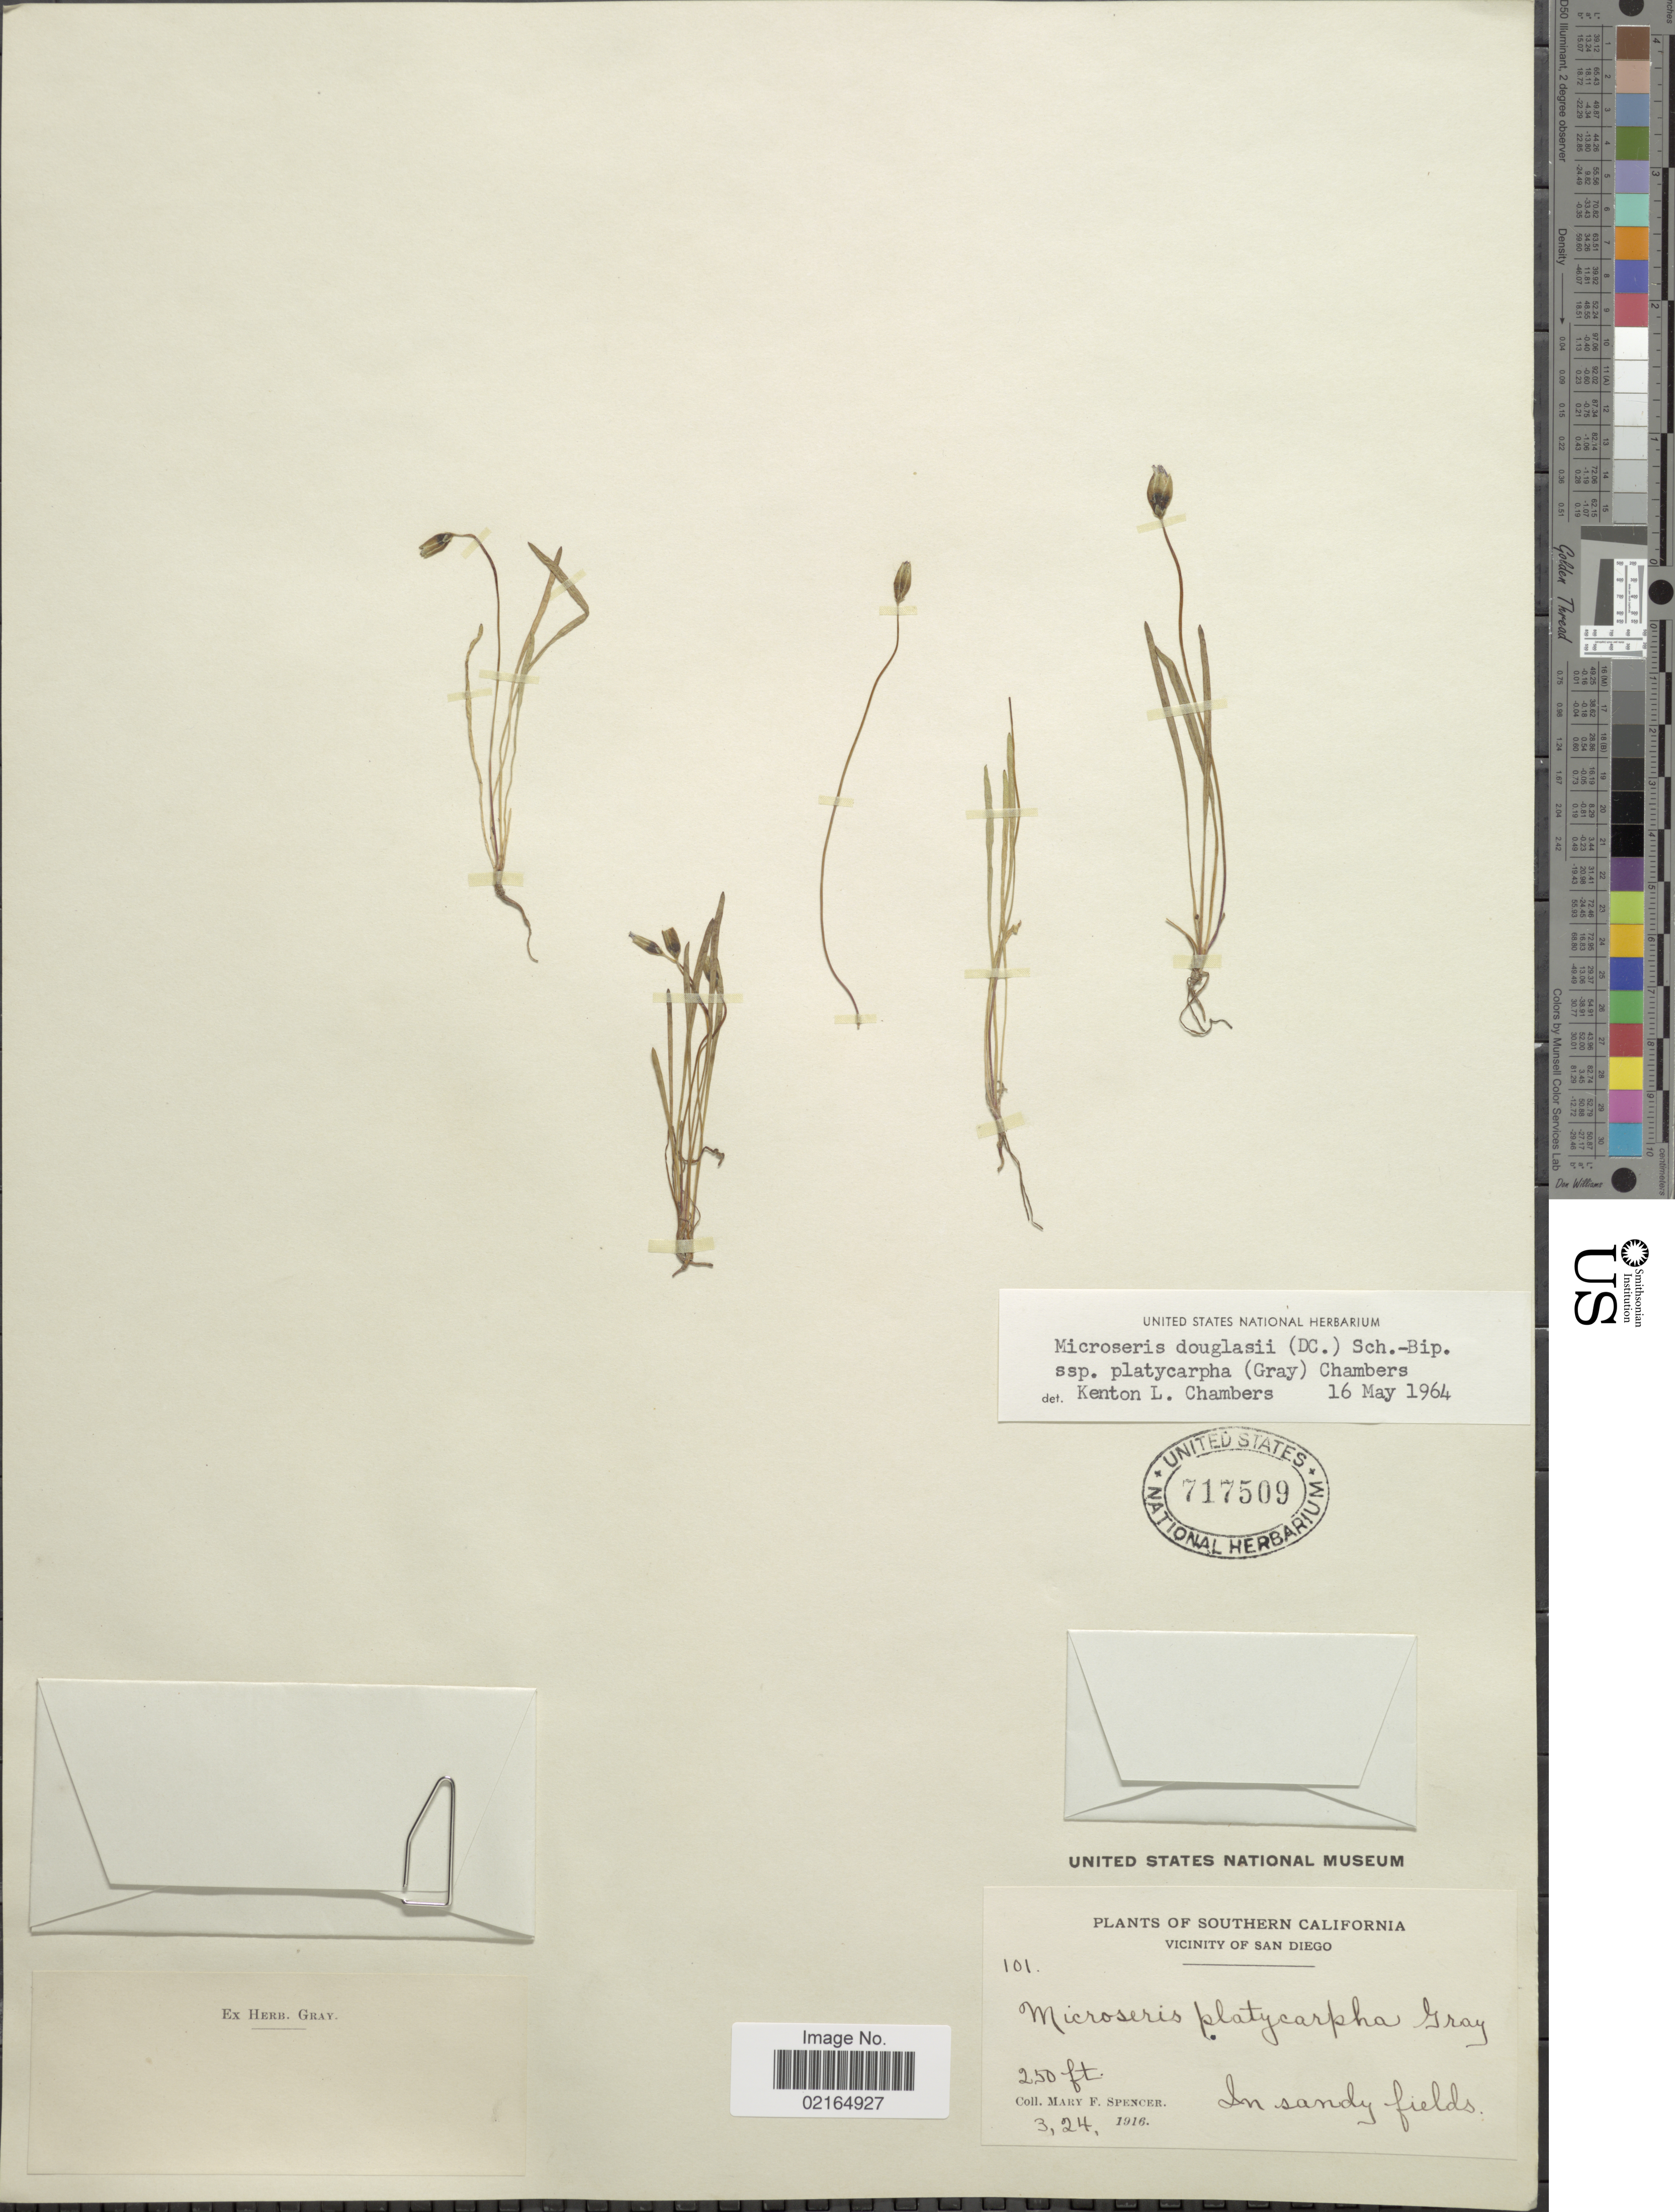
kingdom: Plantae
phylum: Tracheophyta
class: Magnoliopsida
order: Asterales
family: Asteraceae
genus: Microseris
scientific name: Microseris douglasii subsp. platycarpha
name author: (A. Gray) K.L. Chambers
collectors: M. Spencer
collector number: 101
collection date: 1916-03-24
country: United States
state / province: California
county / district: San Diego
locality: Southern California, vicinity of San Diego, in sandy fields.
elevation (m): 76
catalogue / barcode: US 717509